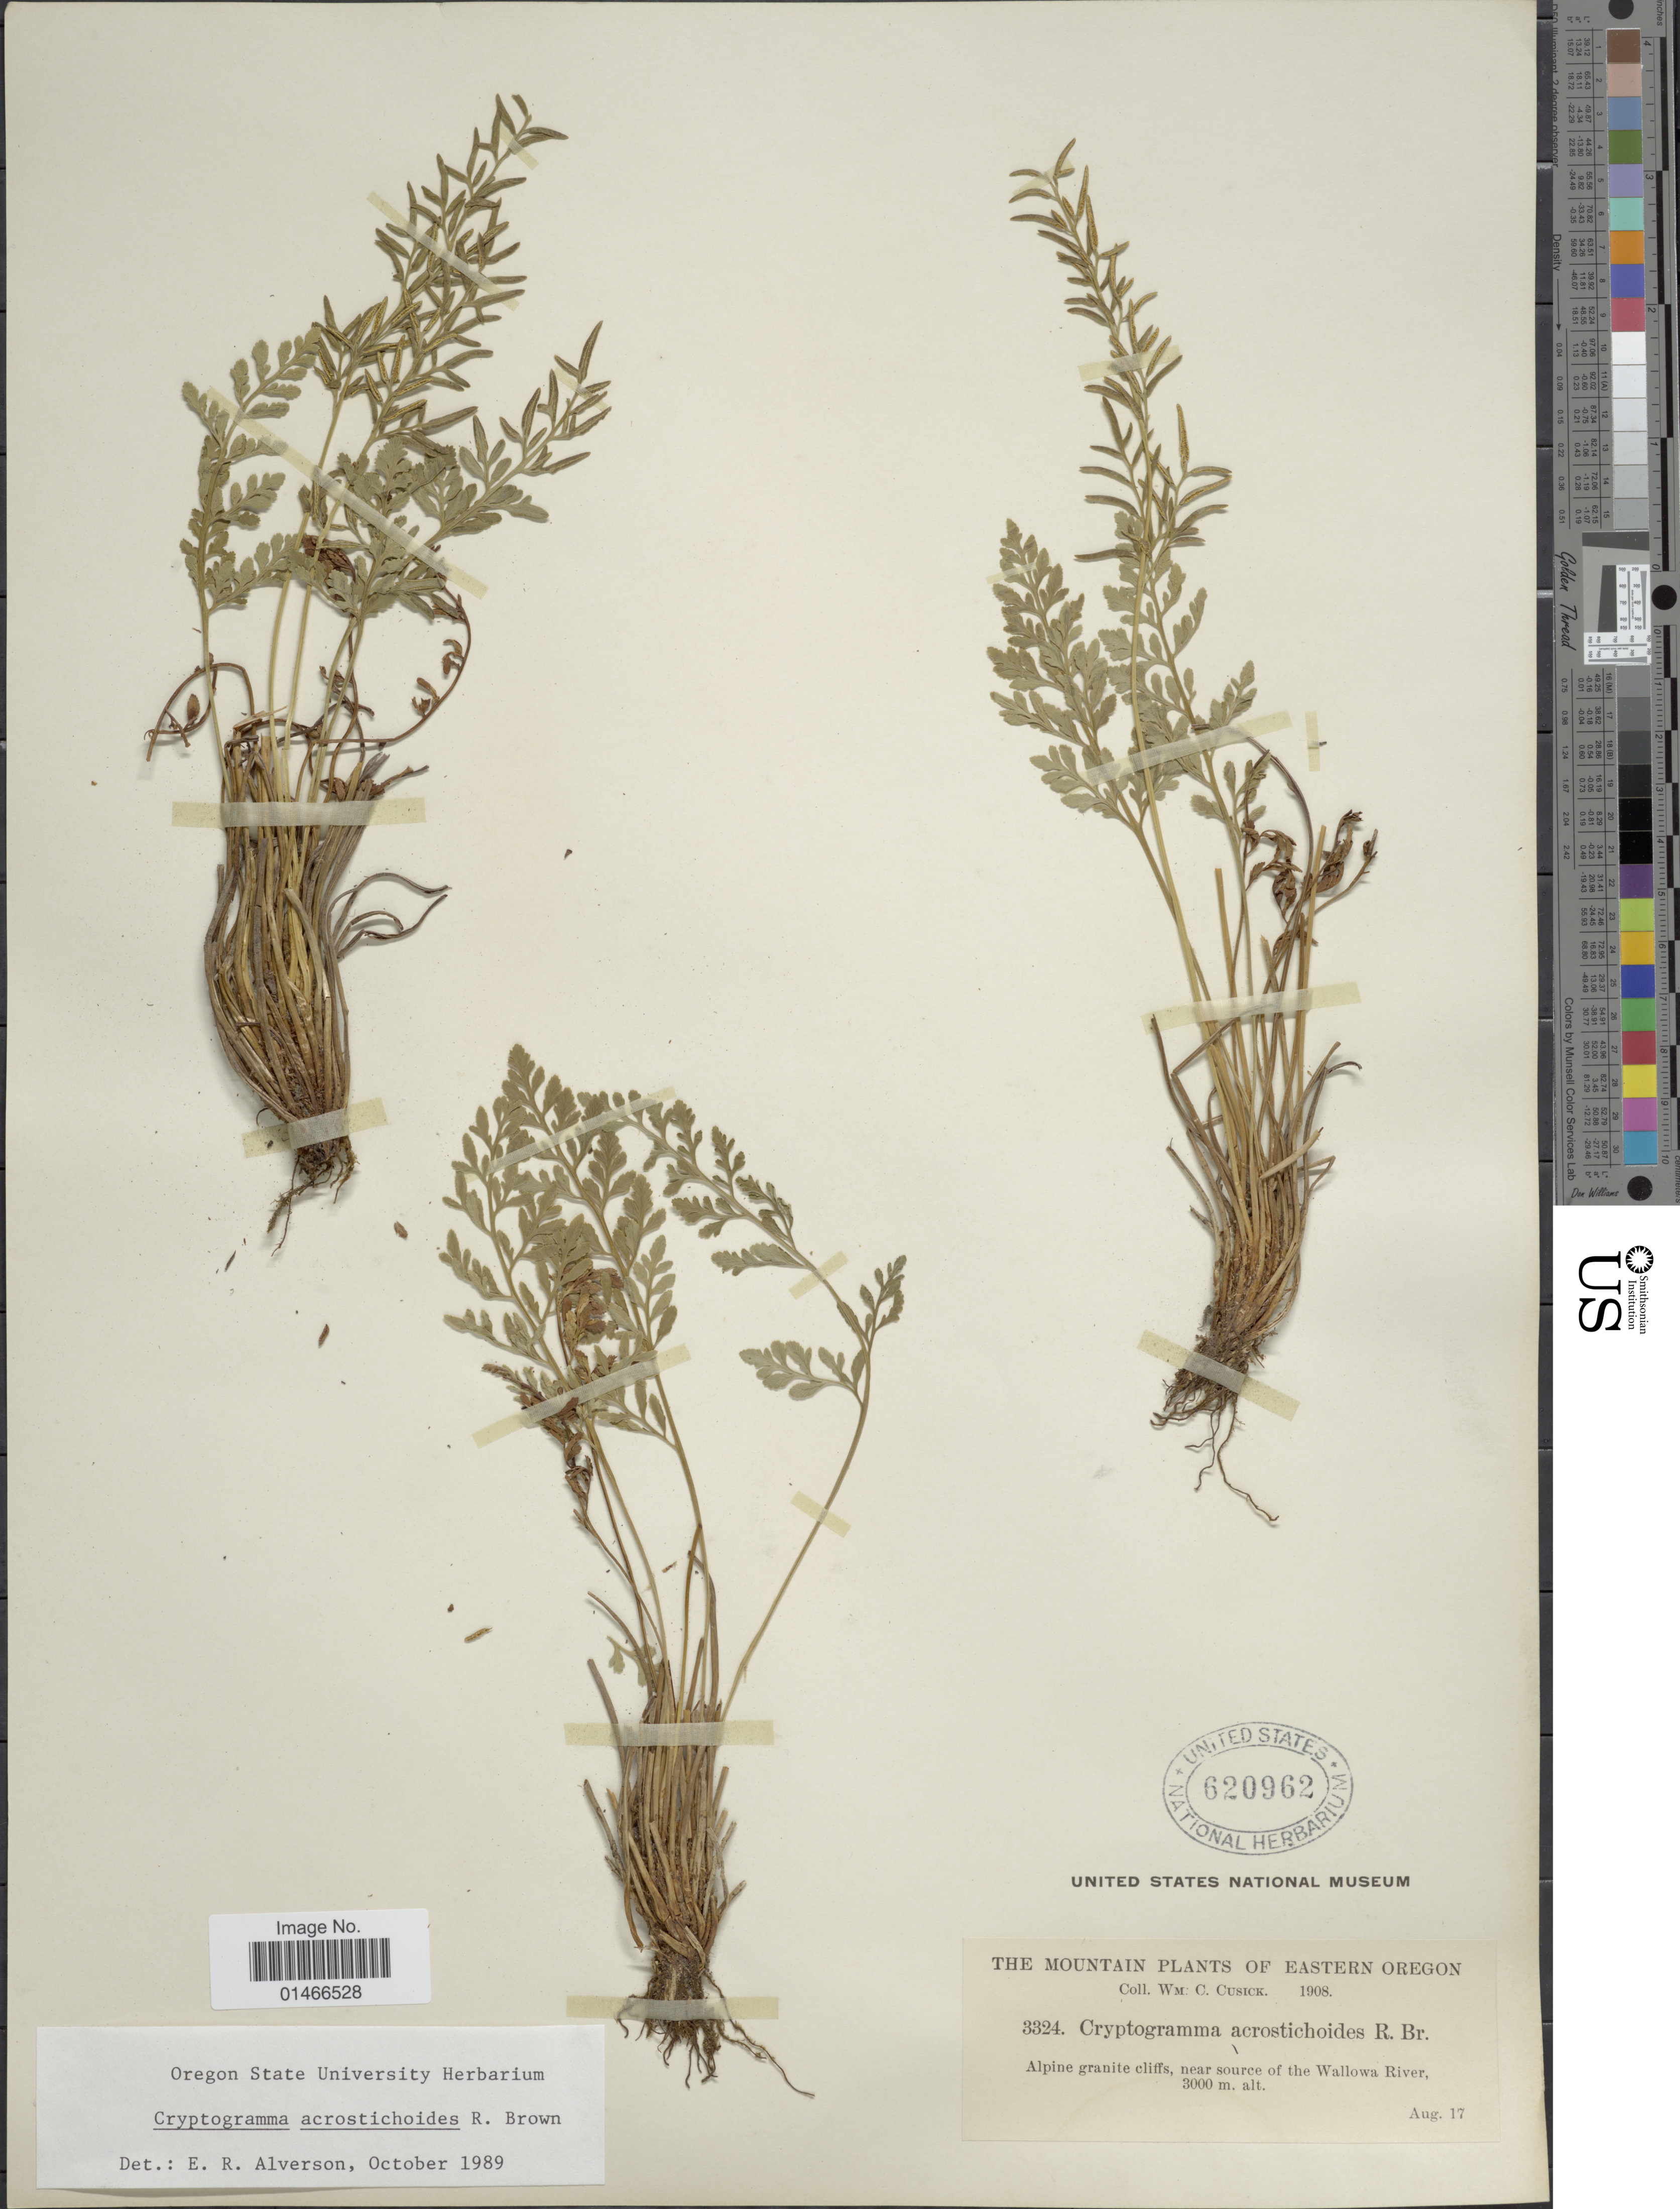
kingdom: Plantae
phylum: Tracheophyta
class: Polypodiopsida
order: Polypodiales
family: Pteridaceae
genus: Cryptogramma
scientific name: Cryptogramma acrostichoides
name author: R. Br.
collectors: W. C. Cusick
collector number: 3324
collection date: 1908-08-17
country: United States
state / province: Oregon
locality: The Mountain plants of Eastern Oregon. Near source of the Wallowa River.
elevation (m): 3000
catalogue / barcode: US 620962